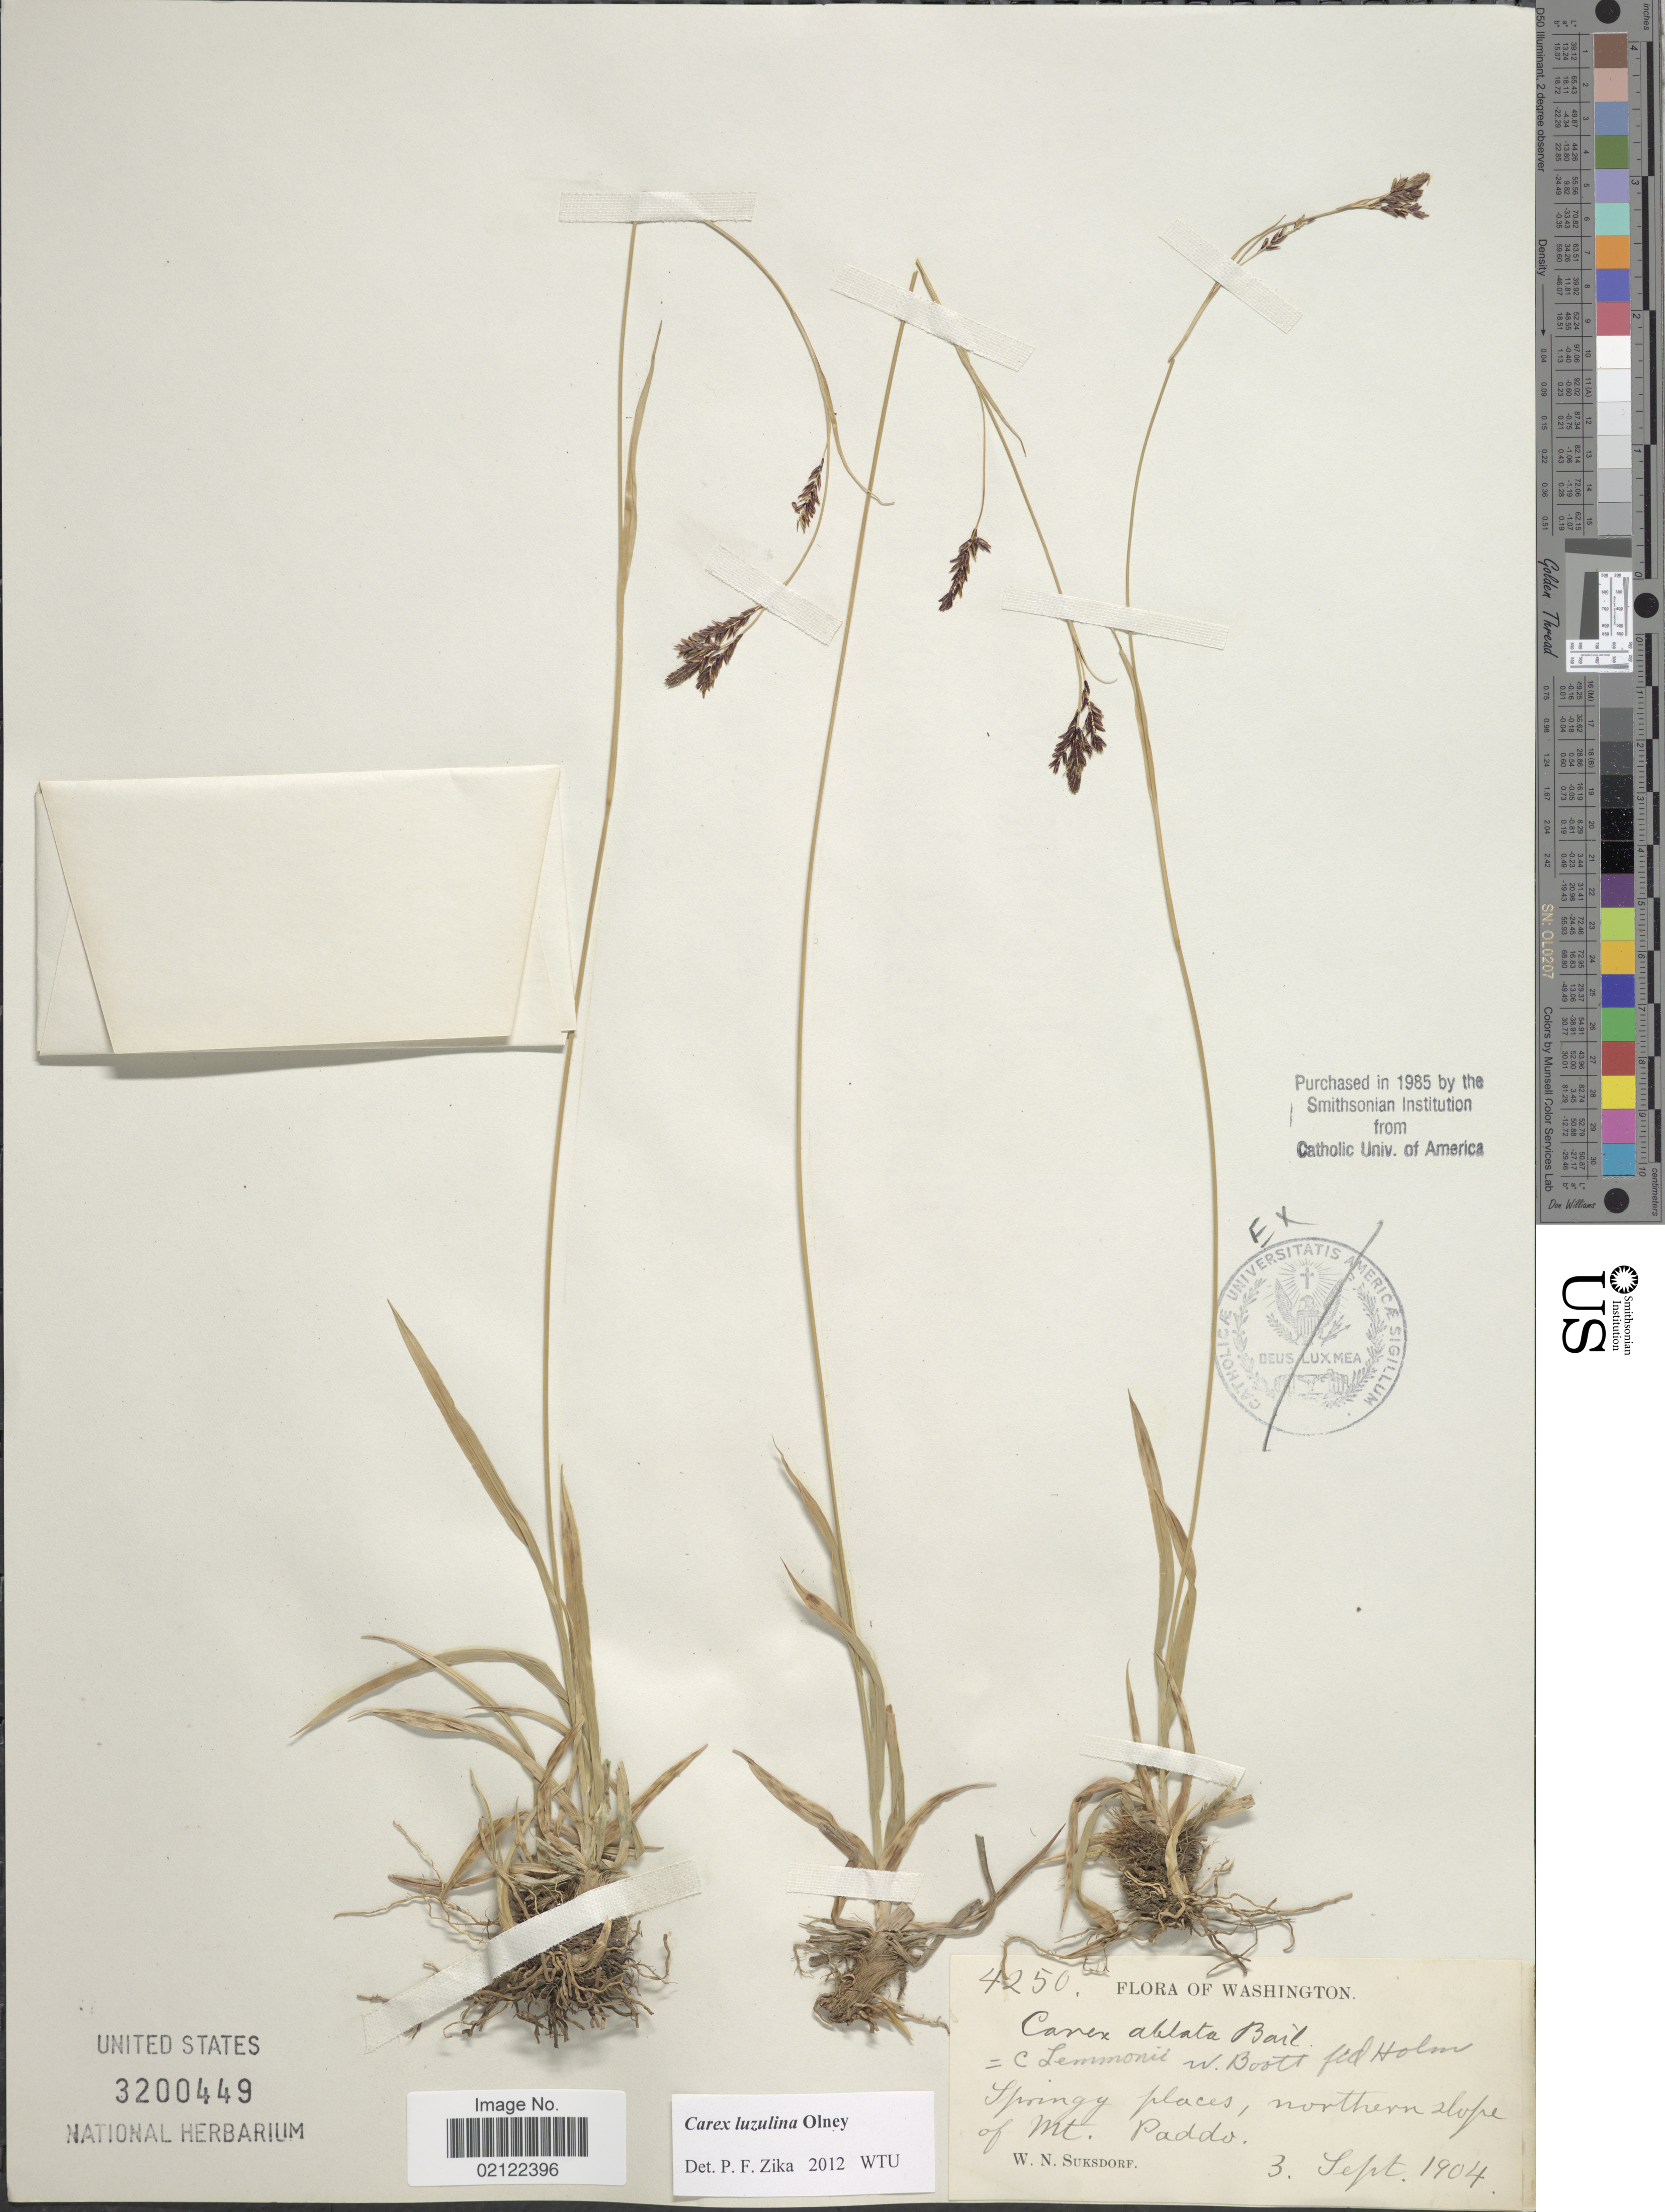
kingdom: Plantae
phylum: Tracheophyta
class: Liliopsida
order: Poales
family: Cyperaceae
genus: Carex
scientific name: Carex luzulina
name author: Olney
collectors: W. N. Suksdorf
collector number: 4250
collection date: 1904-09-03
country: United States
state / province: Washington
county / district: Skamania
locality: Springy places, northern slope of Mt. Paddo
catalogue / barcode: US 3200449